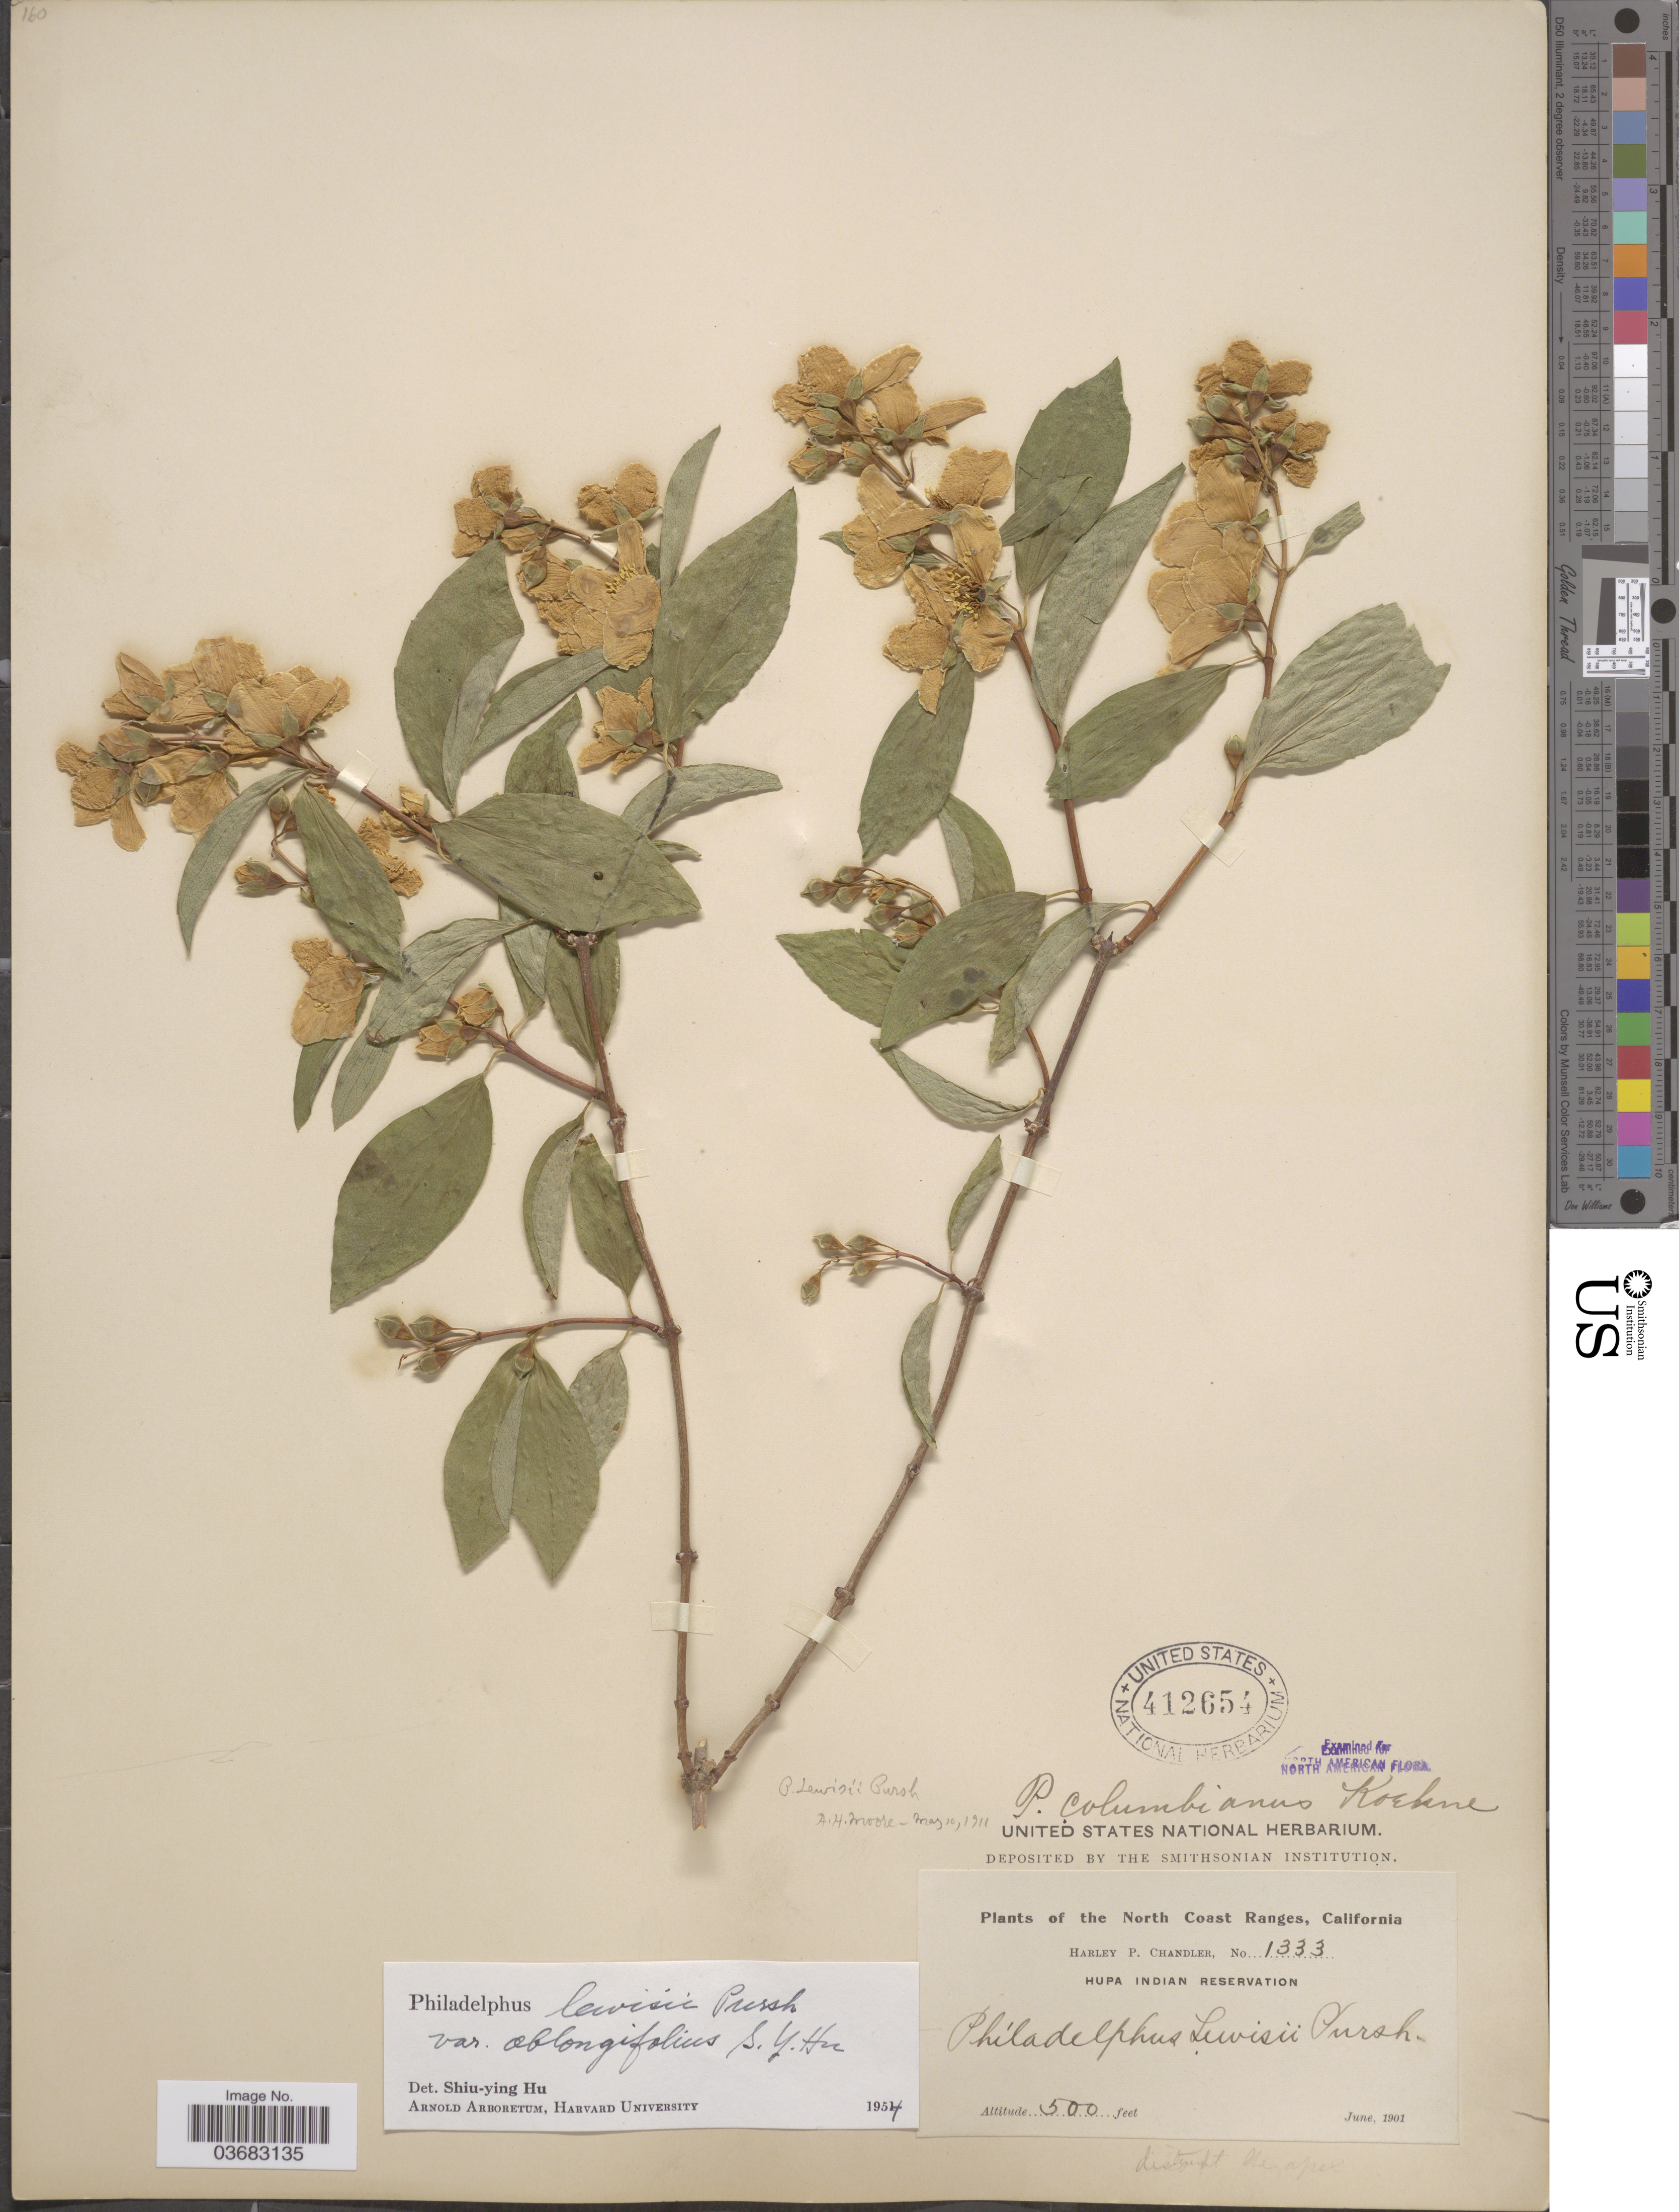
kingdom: Plantae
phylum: Tracheophyta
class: Magnoliopsida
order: Cornales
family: Hydrangeaceae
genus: Philadelphus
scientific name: Philadelphus lewisii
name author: Pursh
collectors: H. Chandler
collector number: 1333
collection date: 1901-06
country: United States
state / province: California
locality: The North Coast Ranges. Hupa Indian Reservation.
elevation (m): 152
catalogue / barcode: US 412654